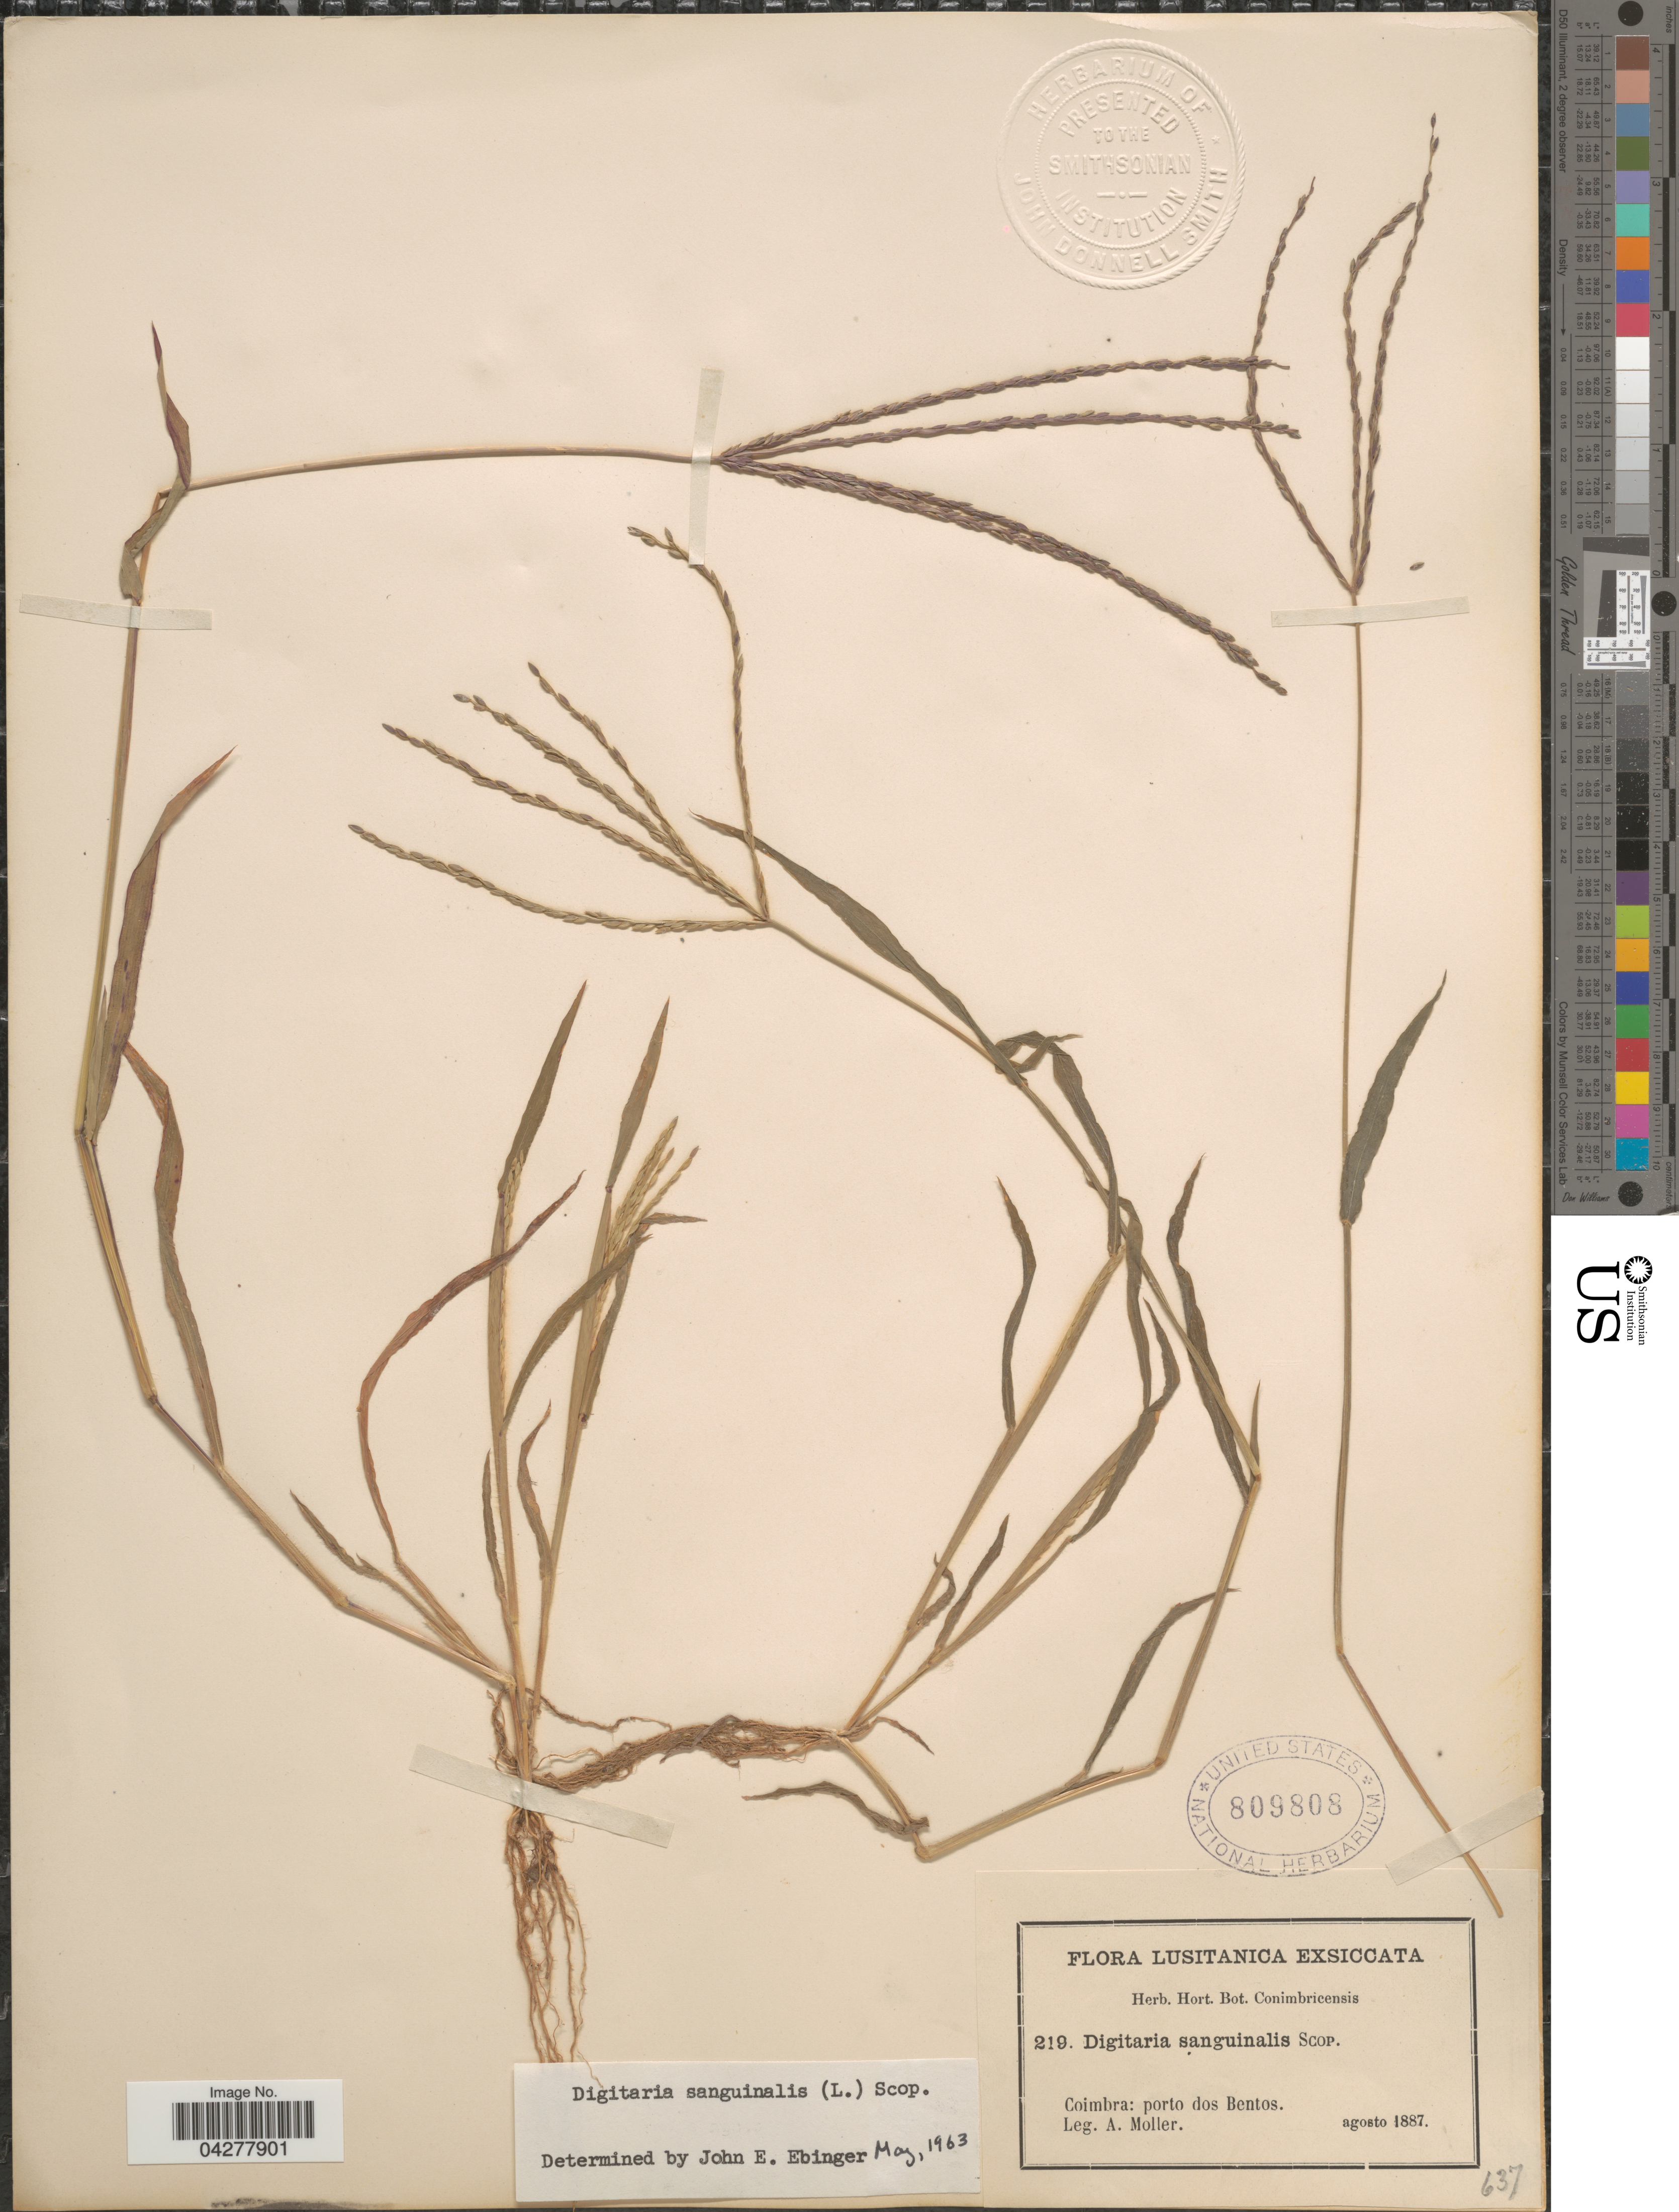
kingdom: Plantae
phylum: Tracheophyta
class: Liliopsida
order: Poales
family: Poaceae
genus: Digitaria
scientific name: Digitaria sanguinalis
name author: (L.) Scop.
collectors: A. Moller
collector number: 219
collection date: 1887-08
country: Portugal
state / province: Coimbra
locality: Lusitanica. Porto dos Bentos.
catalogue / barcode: US 809808